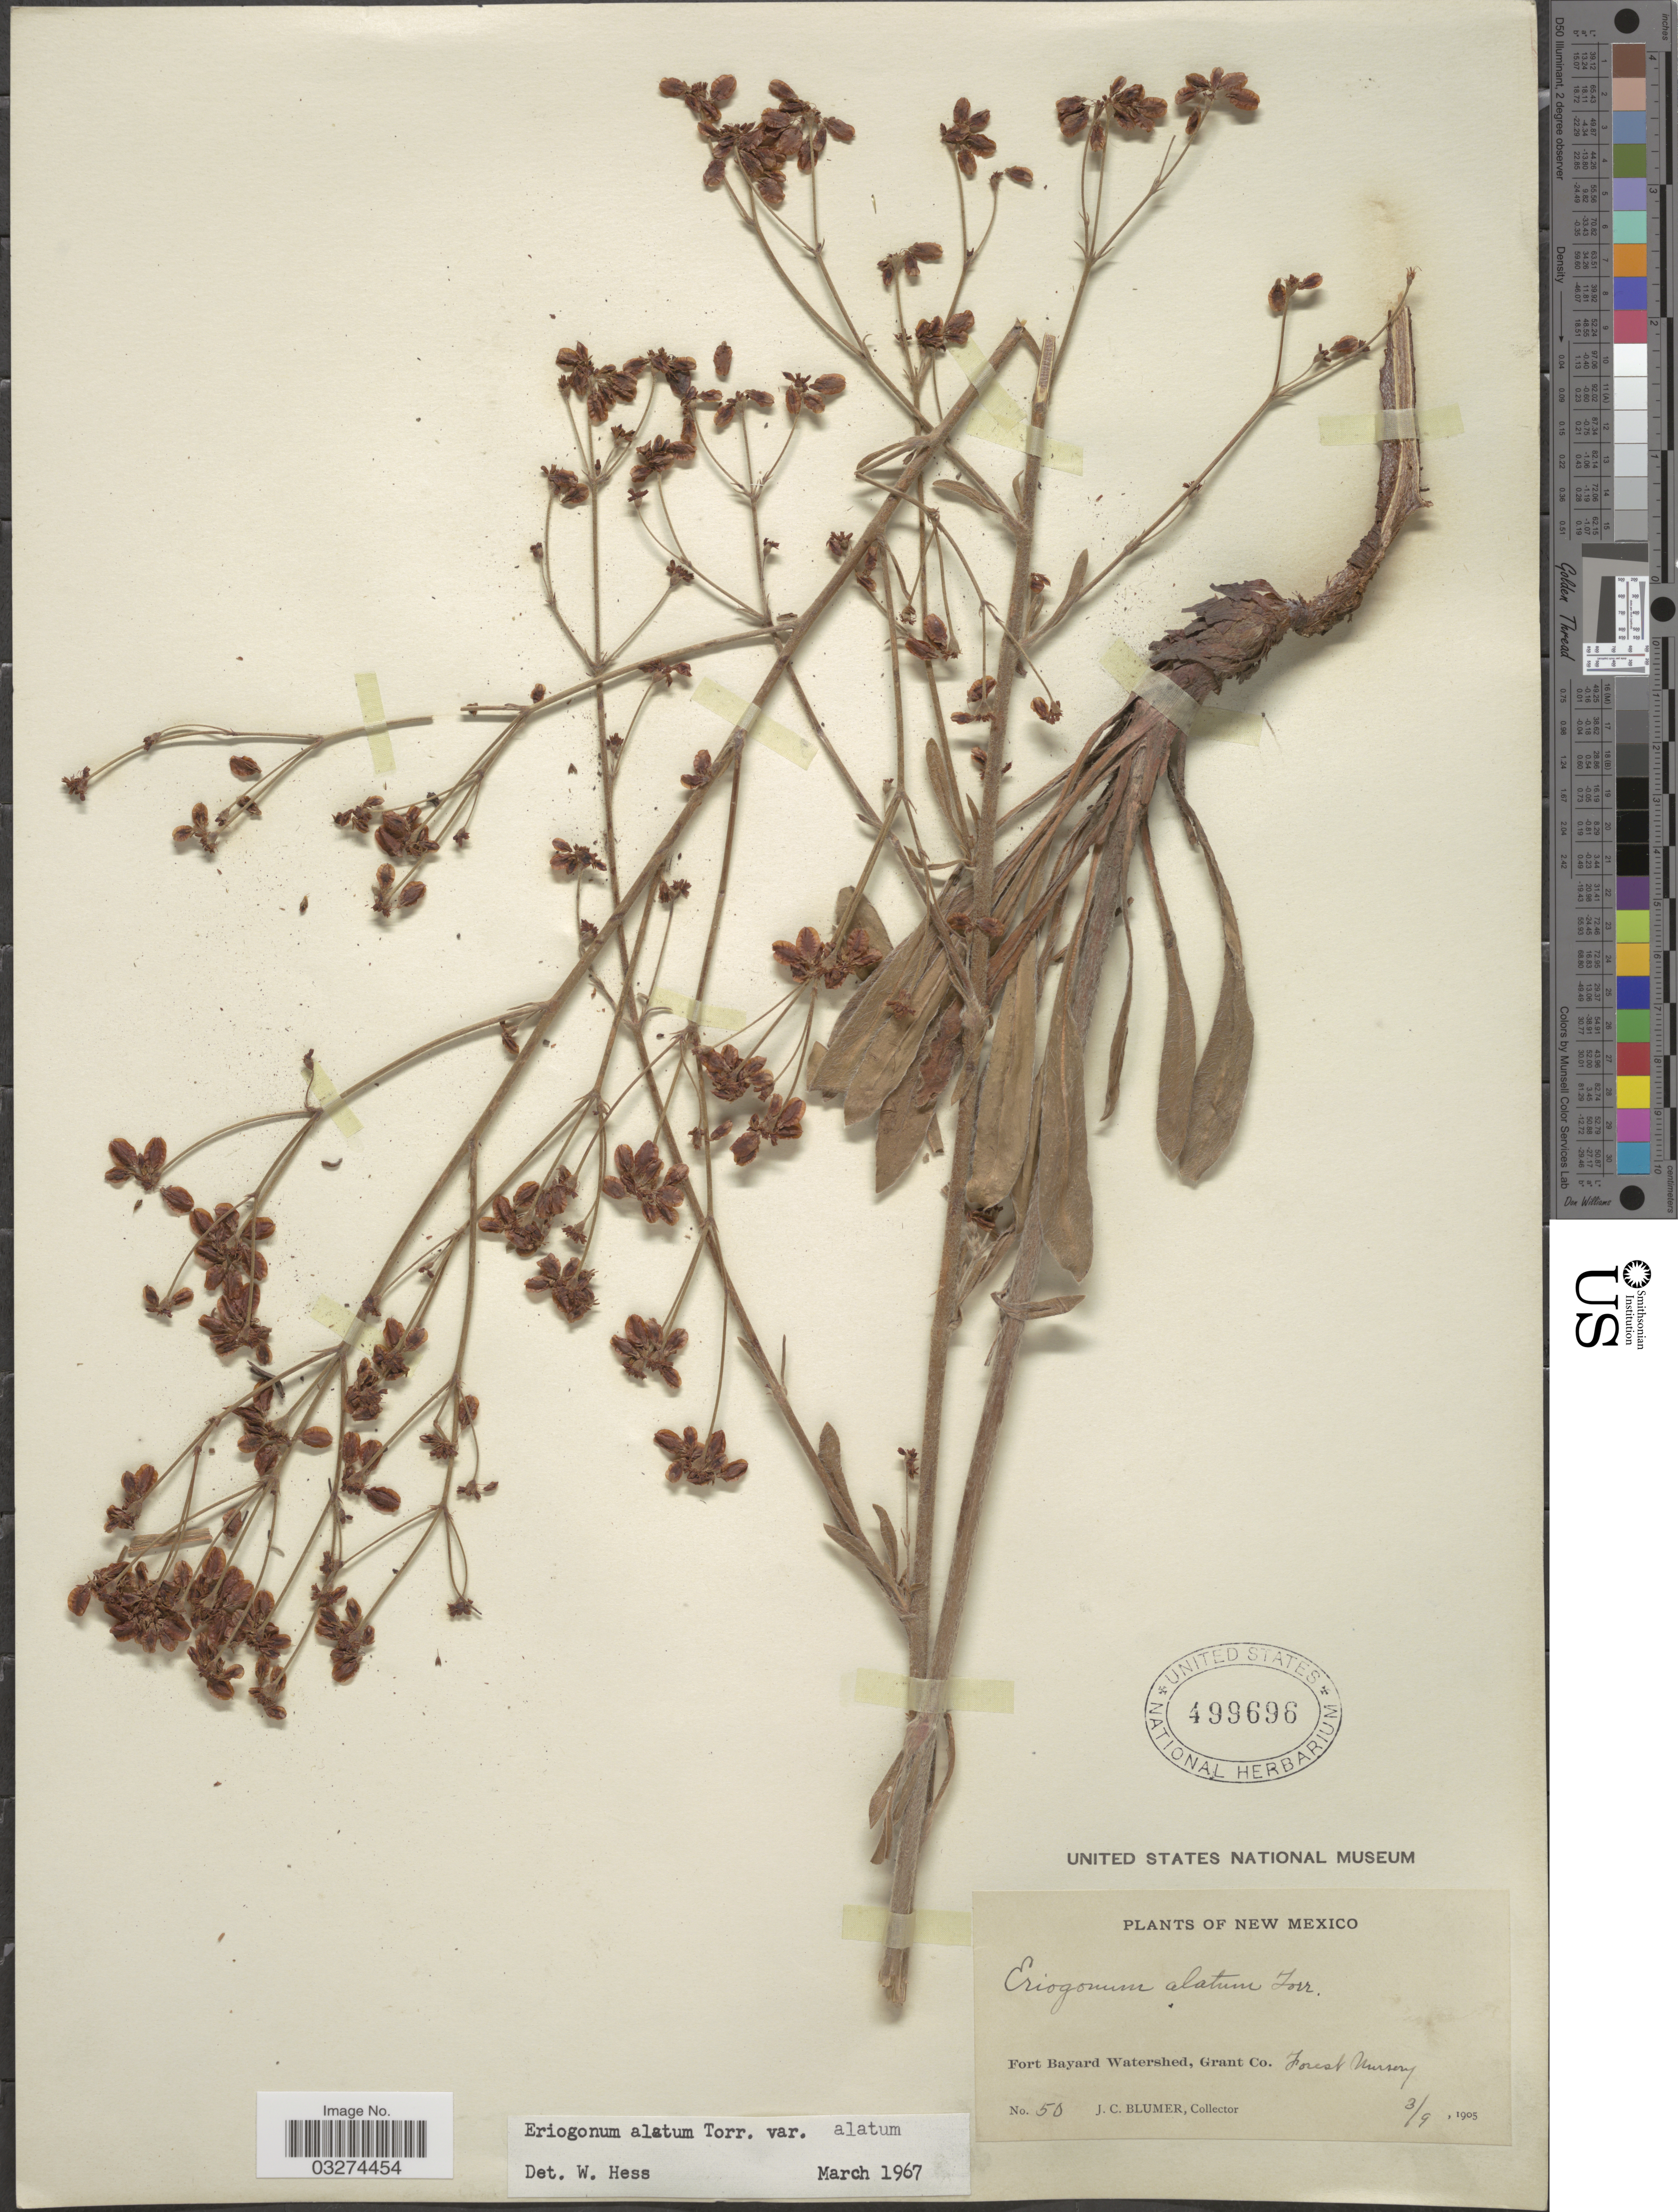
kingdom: Plantae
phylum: Tracheophyta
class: Magnoliopsida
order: Caryophyllales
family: Polygonaceae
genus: Eriogonum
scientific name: Eriogonum alatum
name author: Torr.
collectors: J. C. Blumer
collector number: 50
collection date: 1905-03-09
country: United States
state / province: New Mexico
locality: Fort Bayard Watershed, Grant Co., Forest Nursery.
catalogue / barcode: US 499696